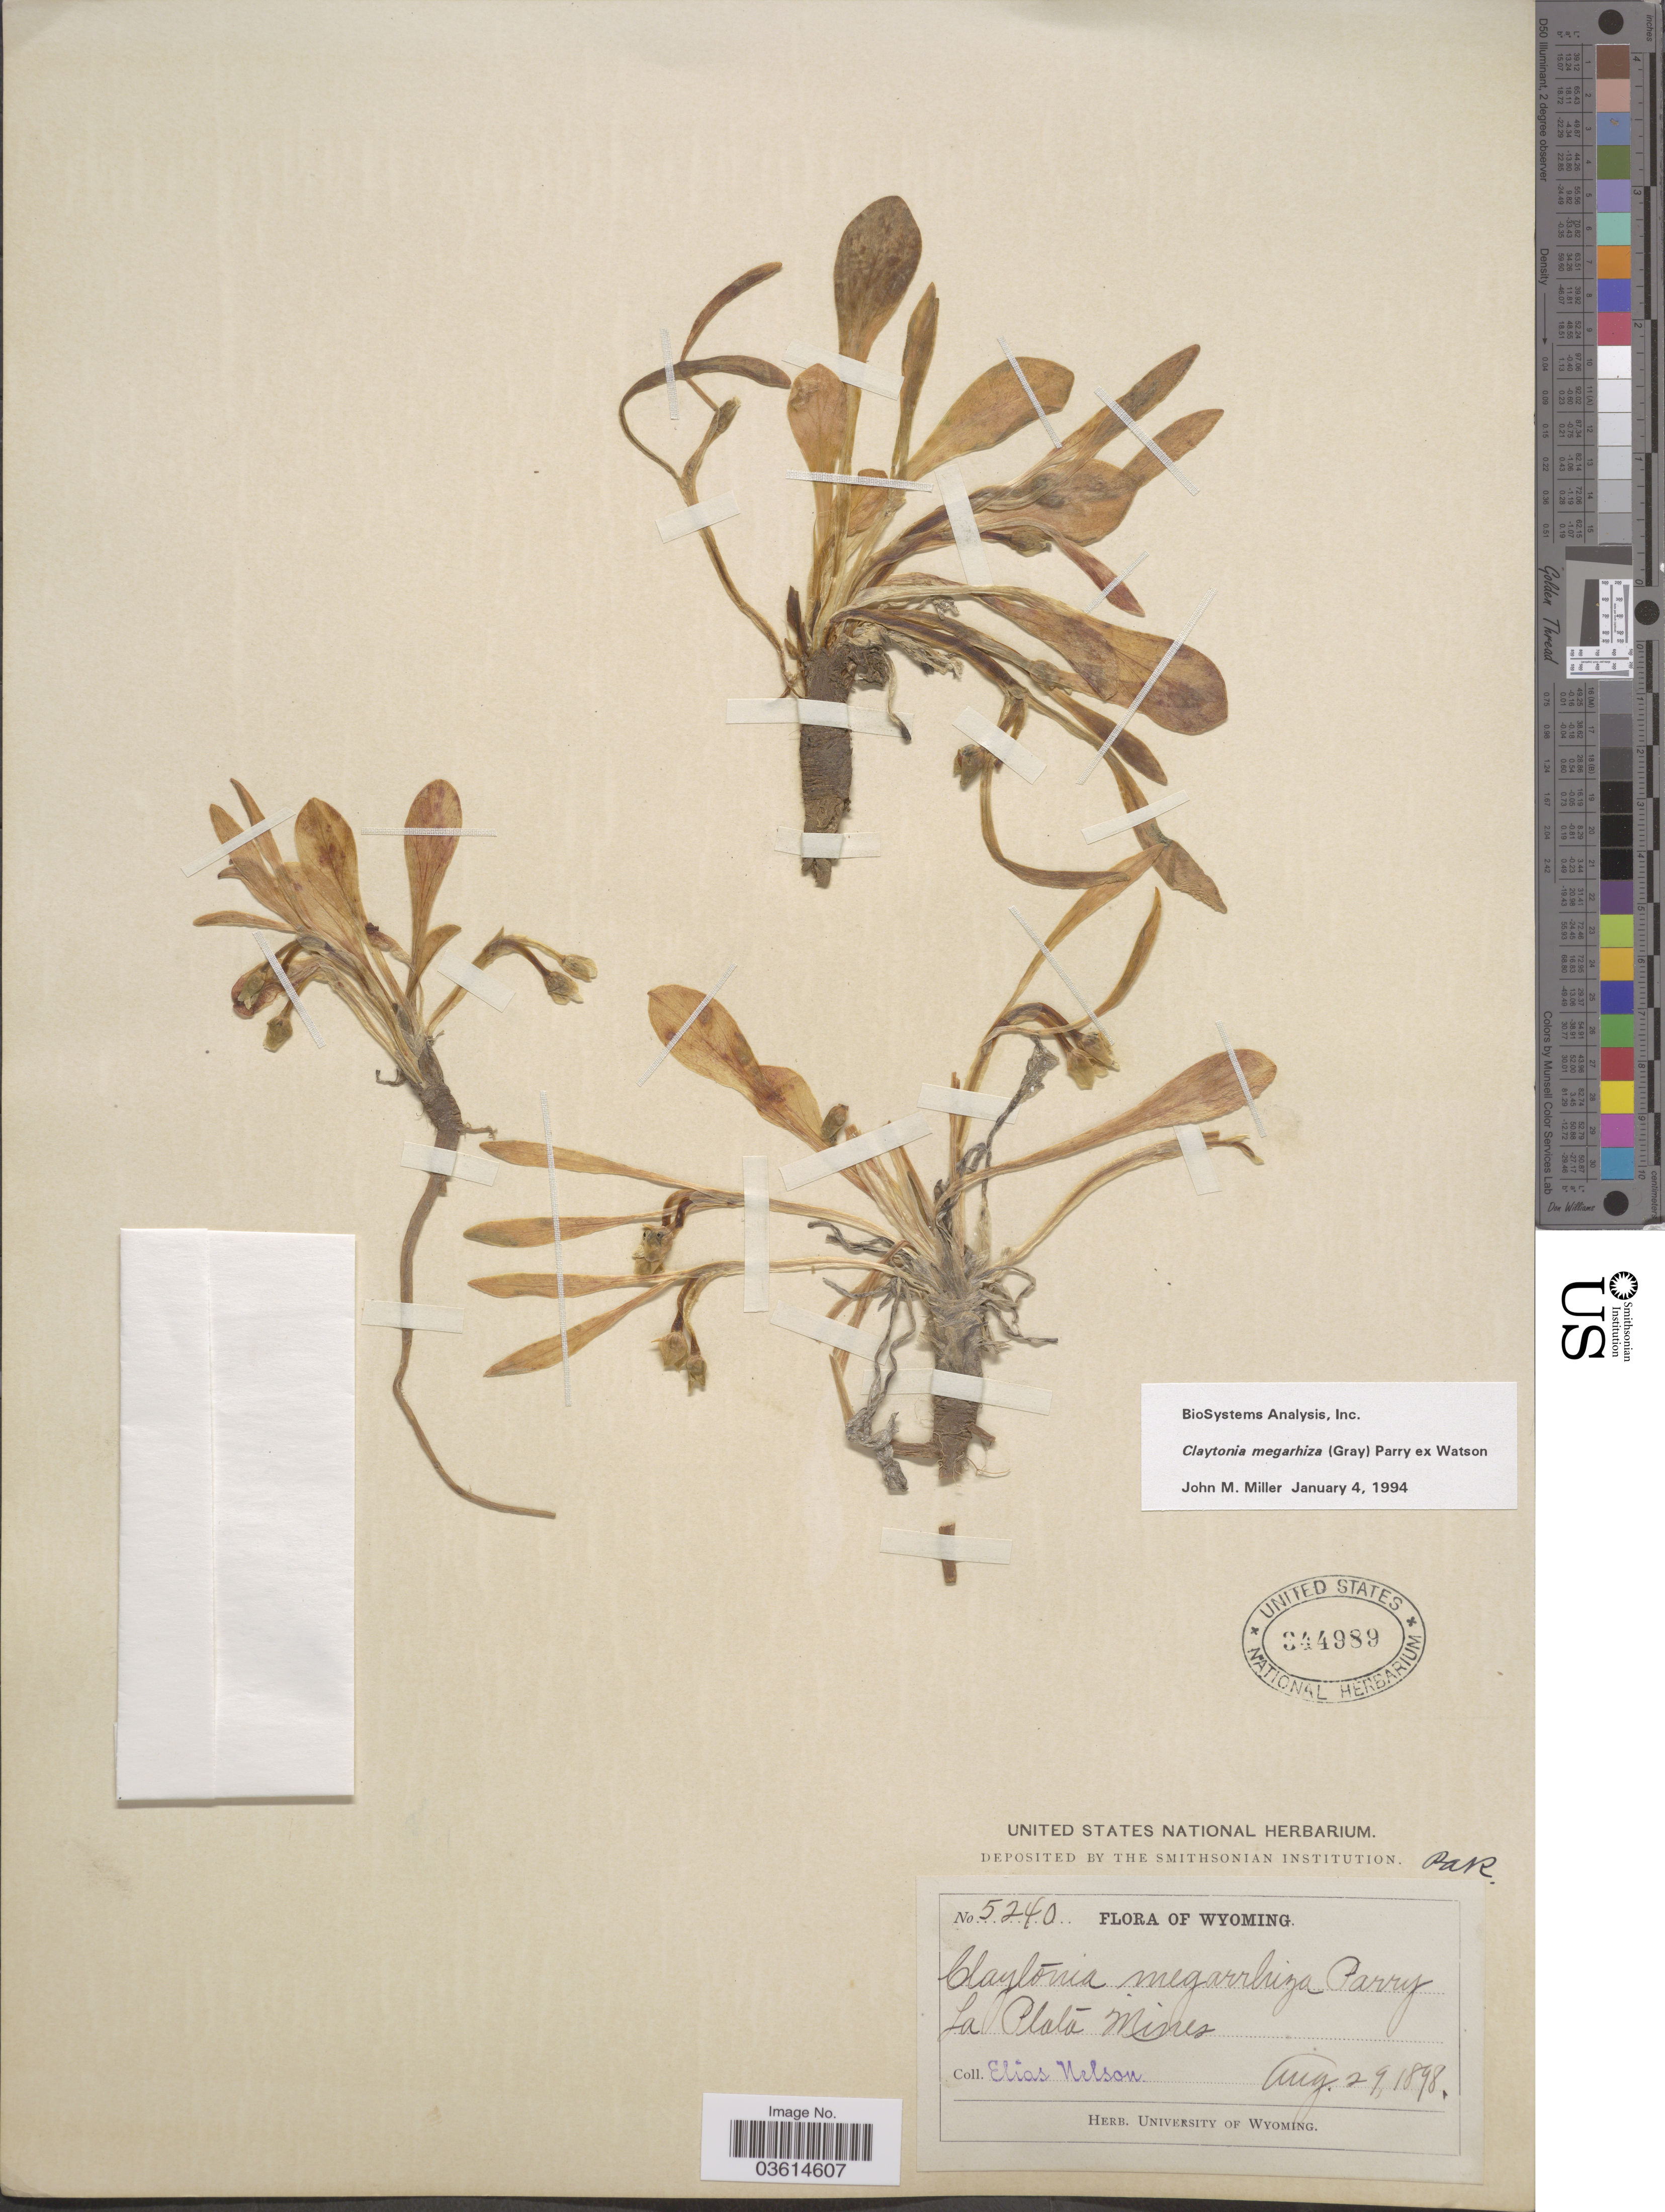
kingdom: Plantae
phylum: Tracheophyta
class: Magnoliopsida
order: Caryophyllales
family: Montiaceae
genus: Claytonia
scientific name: Claytonia megarhiza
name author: (A. Gray) Parry ex S. Watson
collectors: E. Nelson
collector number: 5240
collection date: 1898-08-29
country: United States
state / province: Wyoming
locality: La Plata Mines.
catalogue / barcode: US 344989